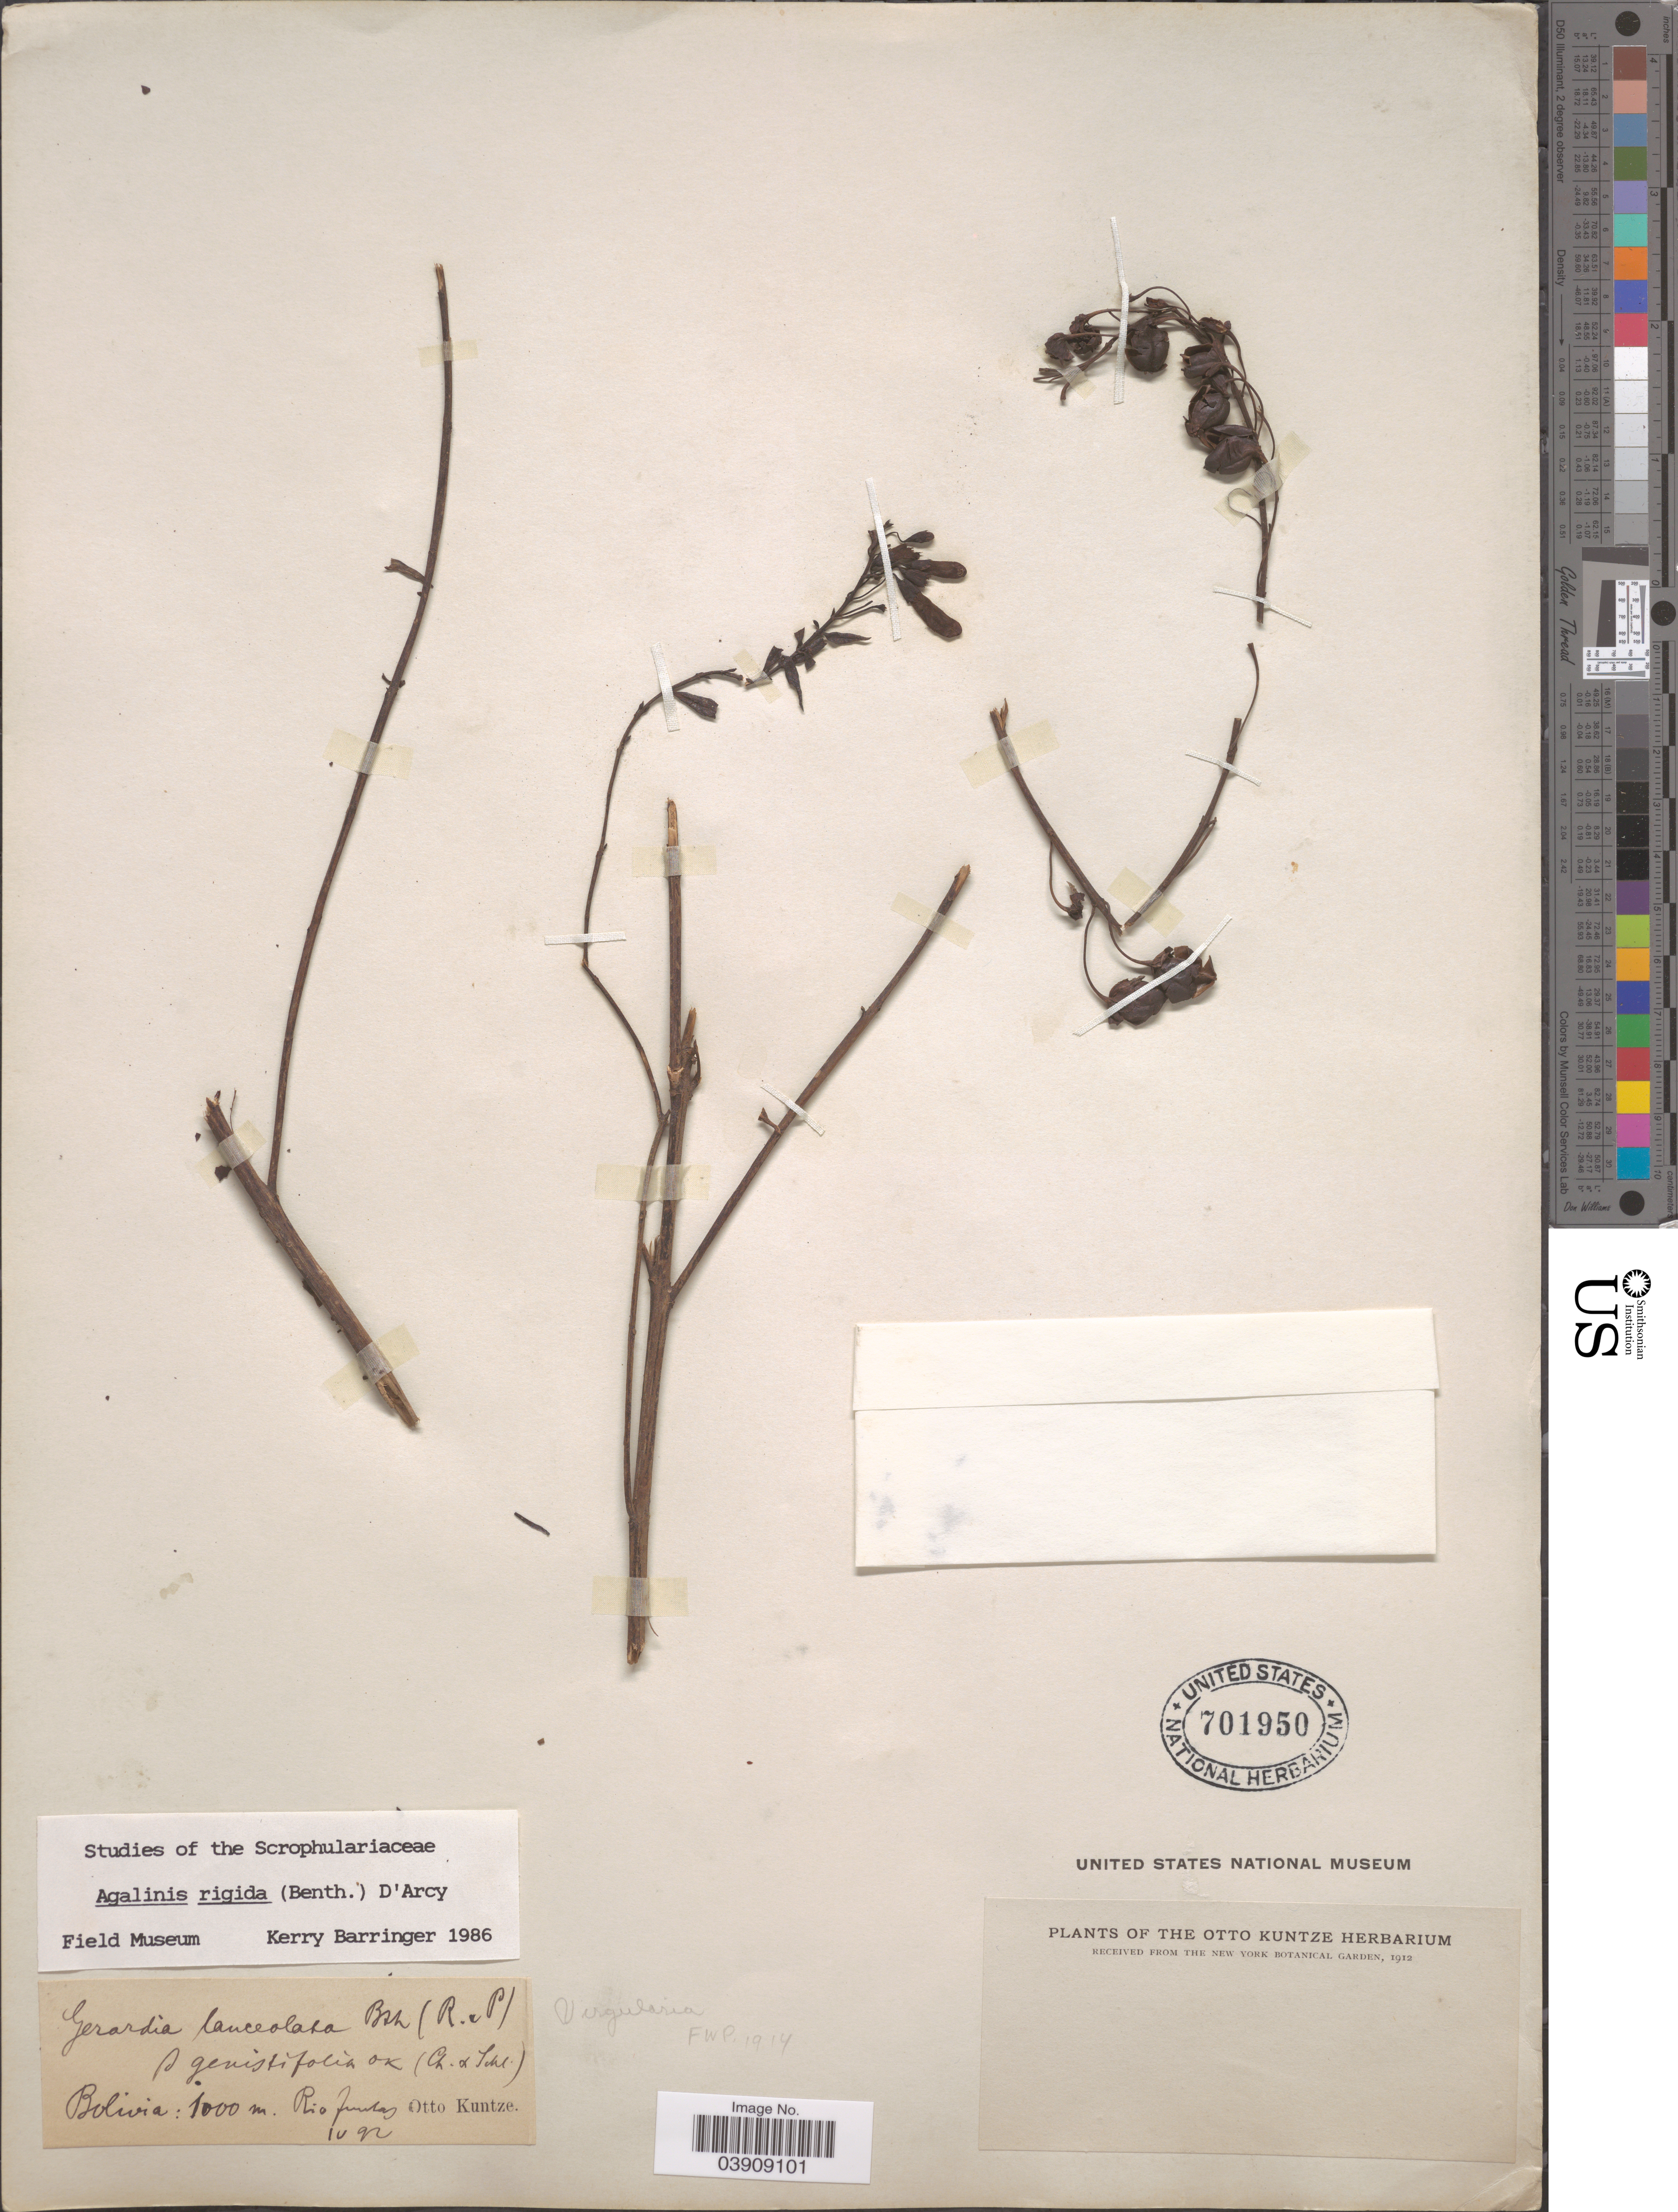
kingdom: Plantae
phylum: Tracheophyta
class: Magnoliopsida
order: Lamiales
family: Orobanchaceae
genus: Agalinis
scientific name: Agalinis rigida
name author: (Gillies ex Benth.) D'Arcy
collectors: C.E.O. Kuntze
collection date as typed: Transcribed d/m/y: /4/92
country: Bolivia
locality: Rio Juntas.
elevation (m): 1000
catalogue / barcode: US 701950